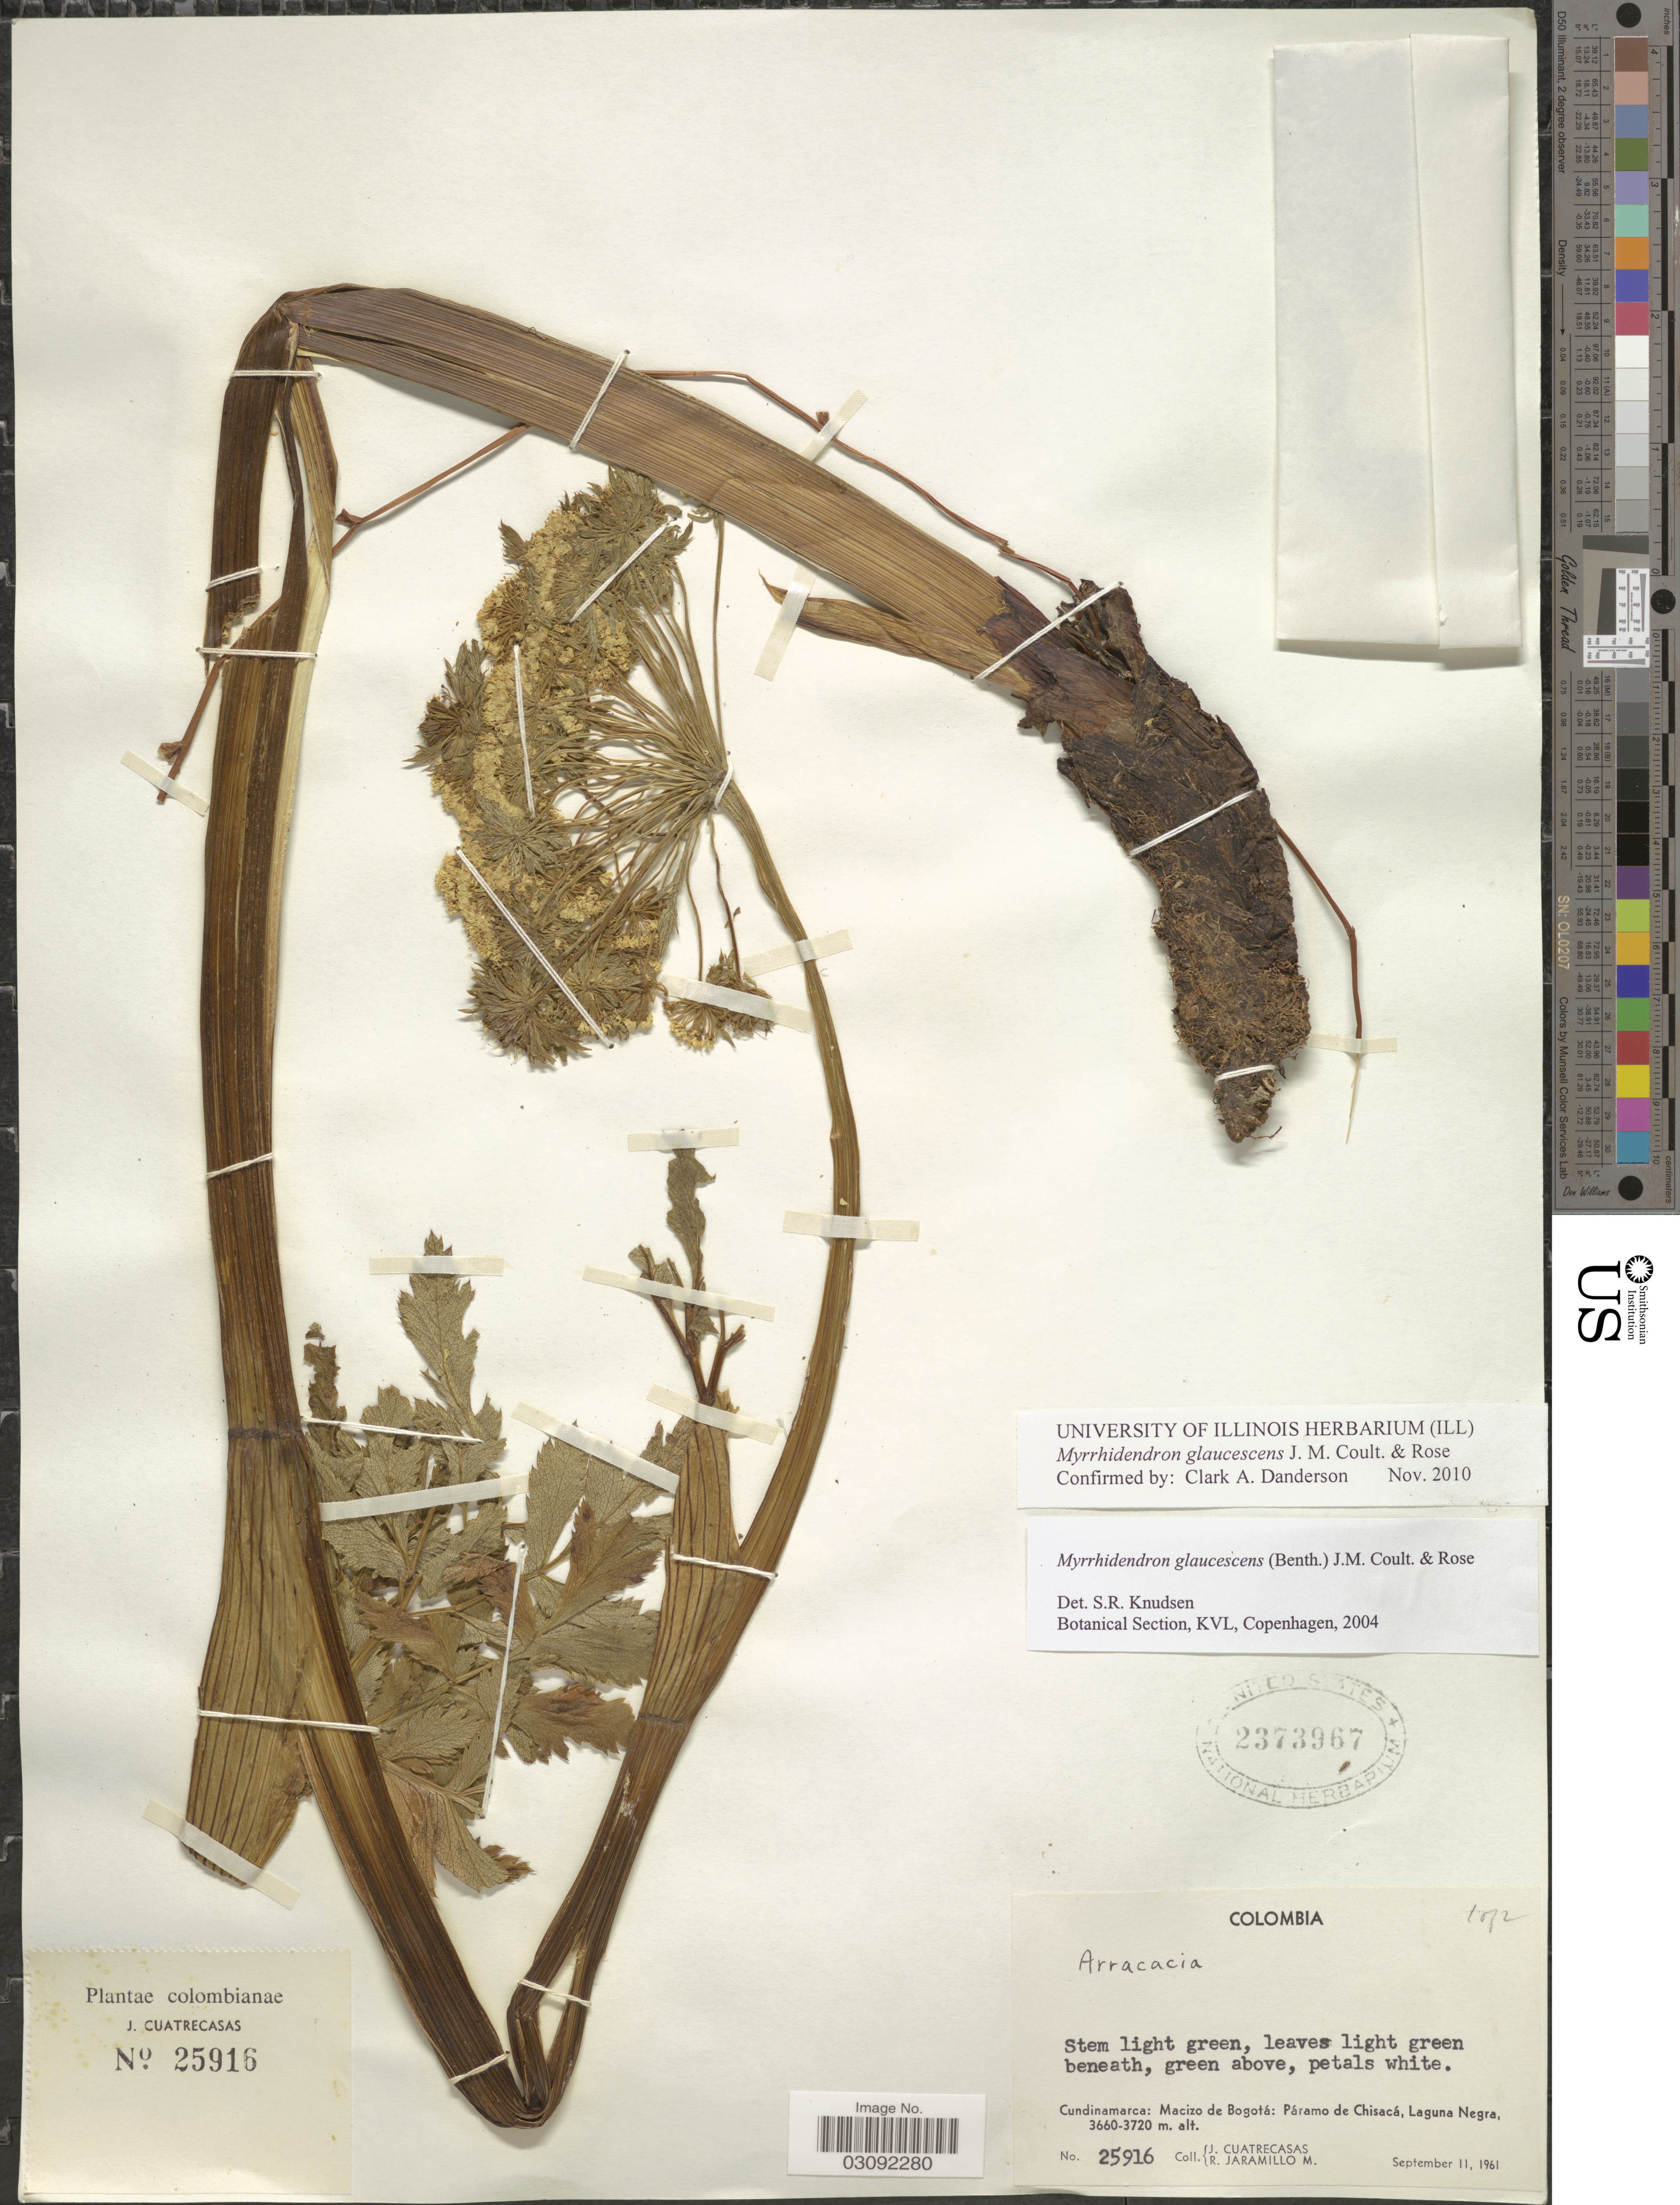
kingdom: Plantae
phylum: Tracheophyta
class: Magnoliopsida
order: Apiales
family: Apiaceae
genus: Myrrhidendron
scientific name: Myrrhidendron glaucescens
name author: (Benth.) J.M. Coult. & Rose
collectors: J. Cuatrecasas & R. Jaramillo M.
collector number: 25916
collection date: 1961-09-11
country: Colombia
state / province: Cundinamarca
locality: Macizo de Bogotá: Páramo de Chisacá, Laguna Negra.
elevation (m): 3660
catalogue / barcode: US 2373967